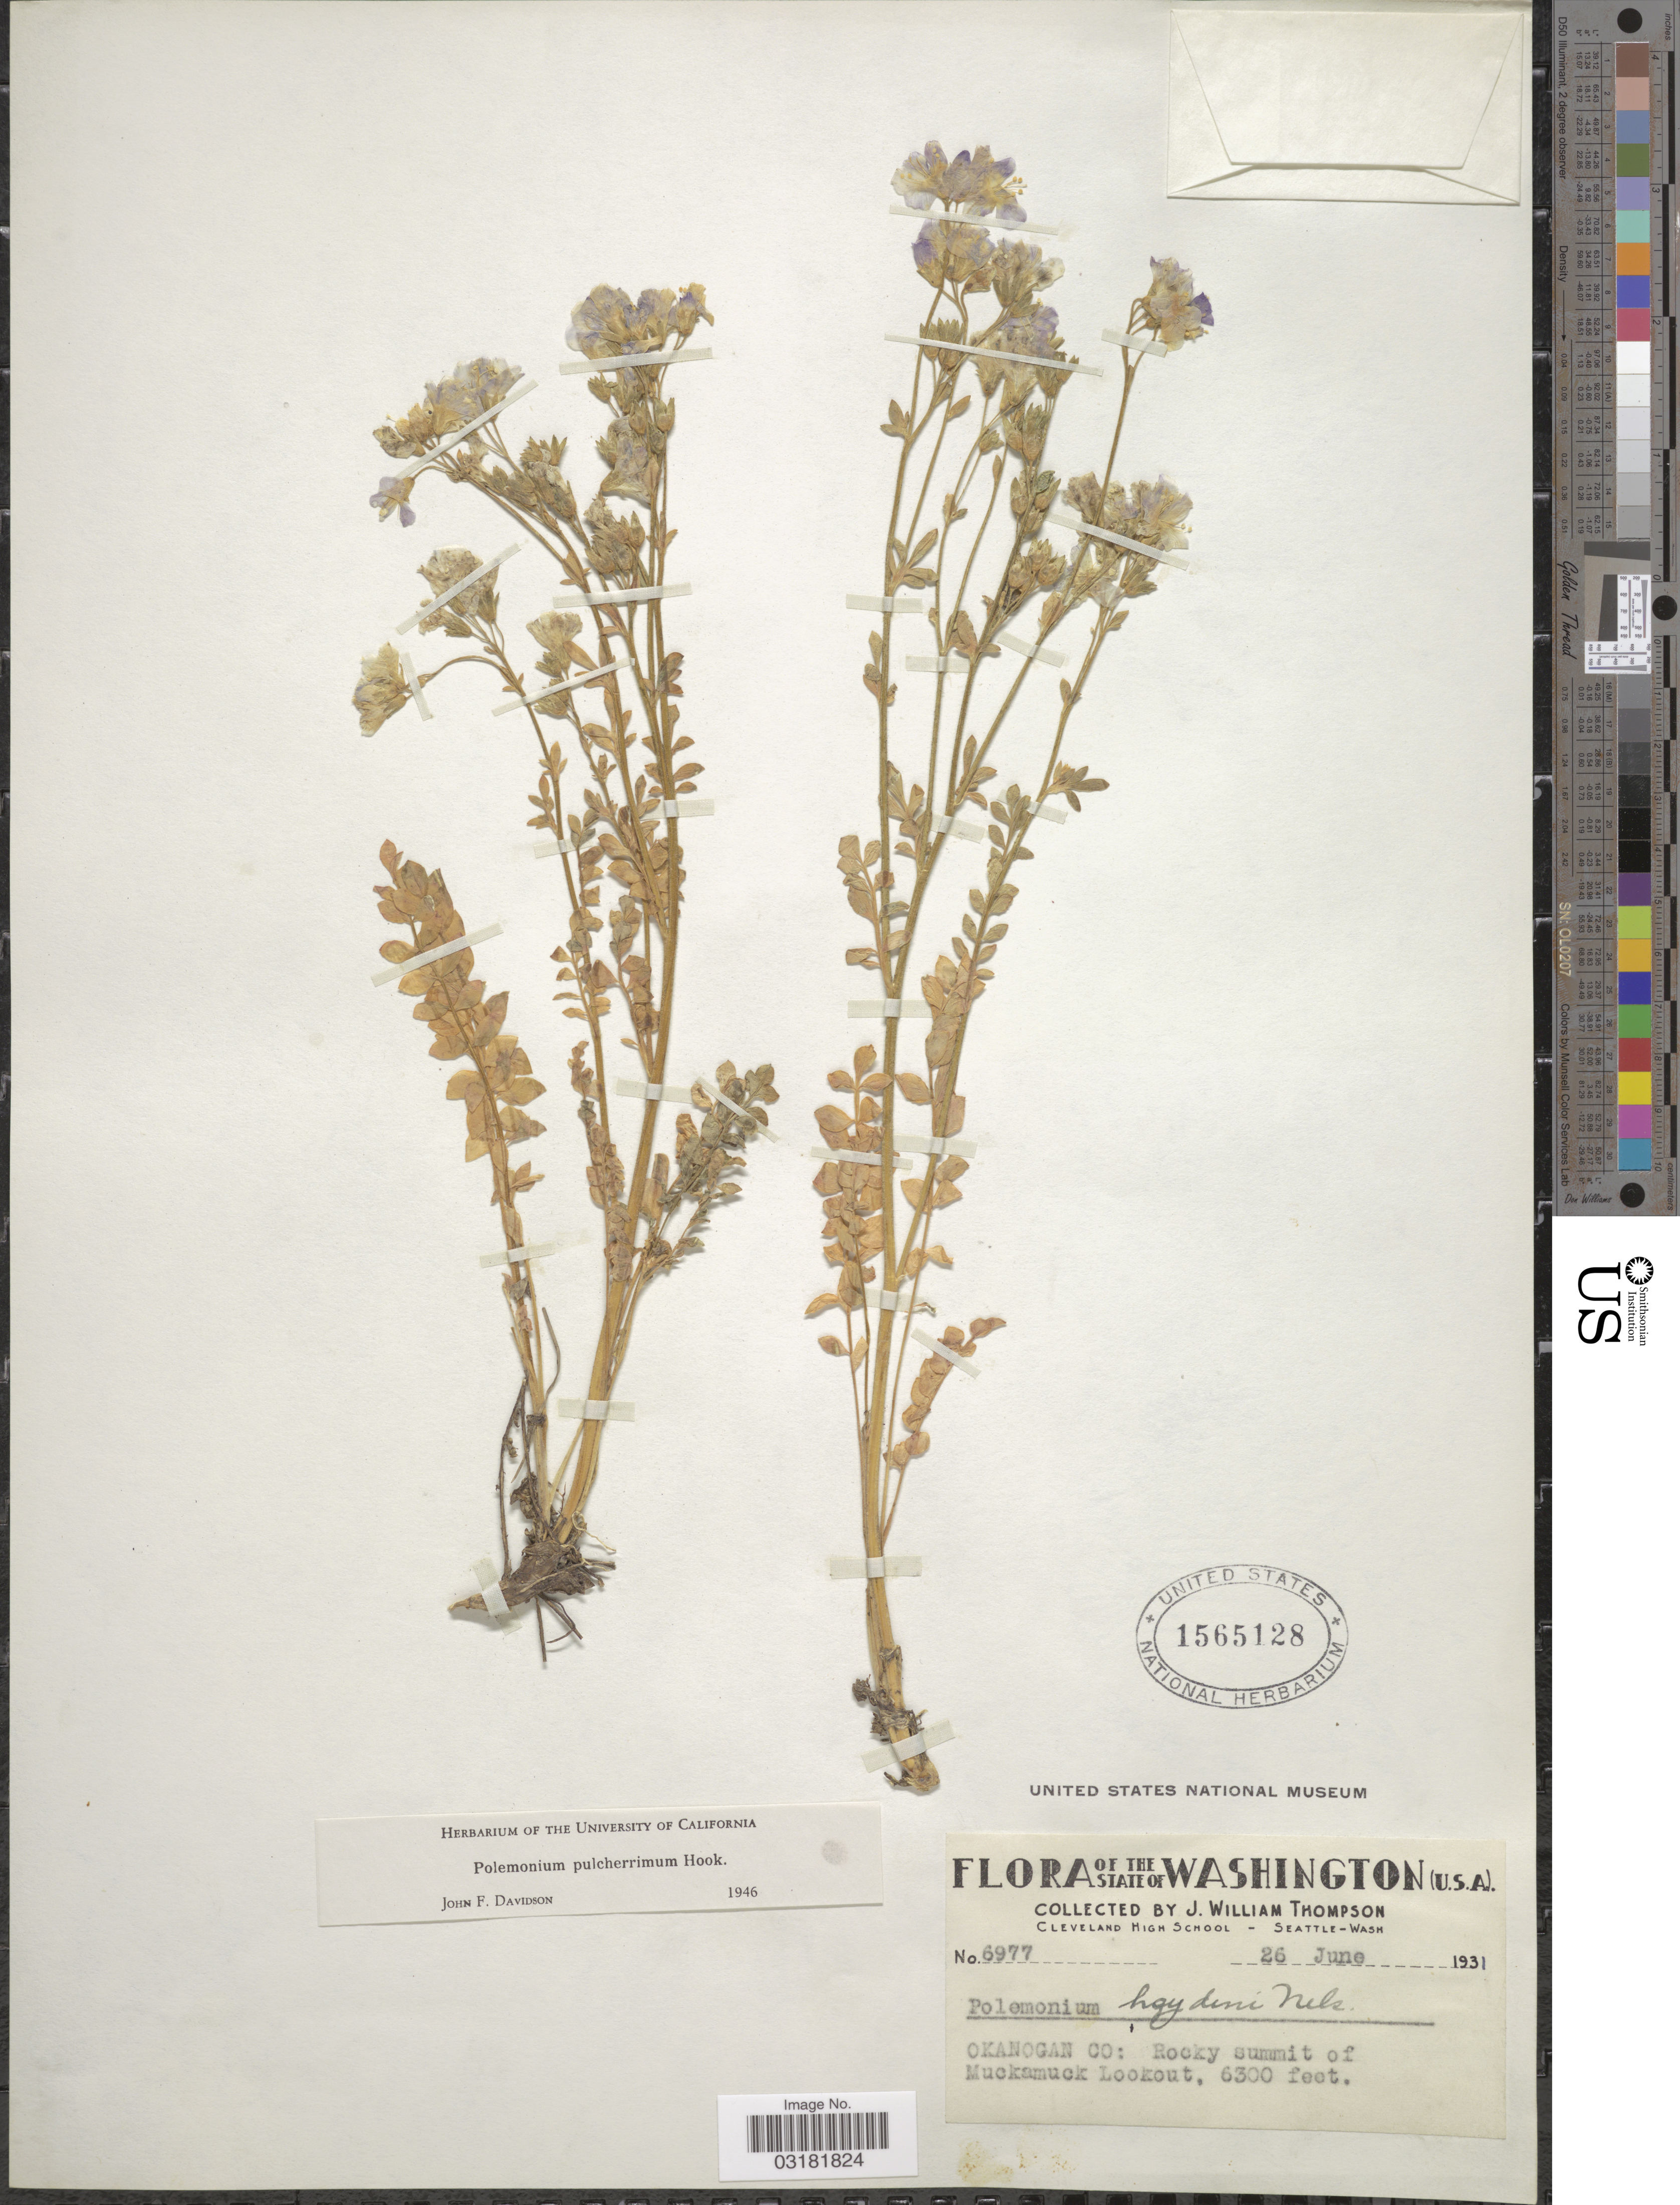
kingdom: Plantae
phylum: Tracheophyta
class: Magnoliopsida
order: Ericales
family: Polemoniaceae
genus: Polemonium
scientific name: Polemonium pulcherrimum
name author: Hook.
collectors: J. W. Thompson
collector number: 6977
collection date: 1931-06-26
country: United States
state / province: Washington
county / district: Okanogan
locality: Okanogan Co: Rocky summit of Muckamuck Lookout.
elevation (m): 1920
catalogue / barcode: US 1565128